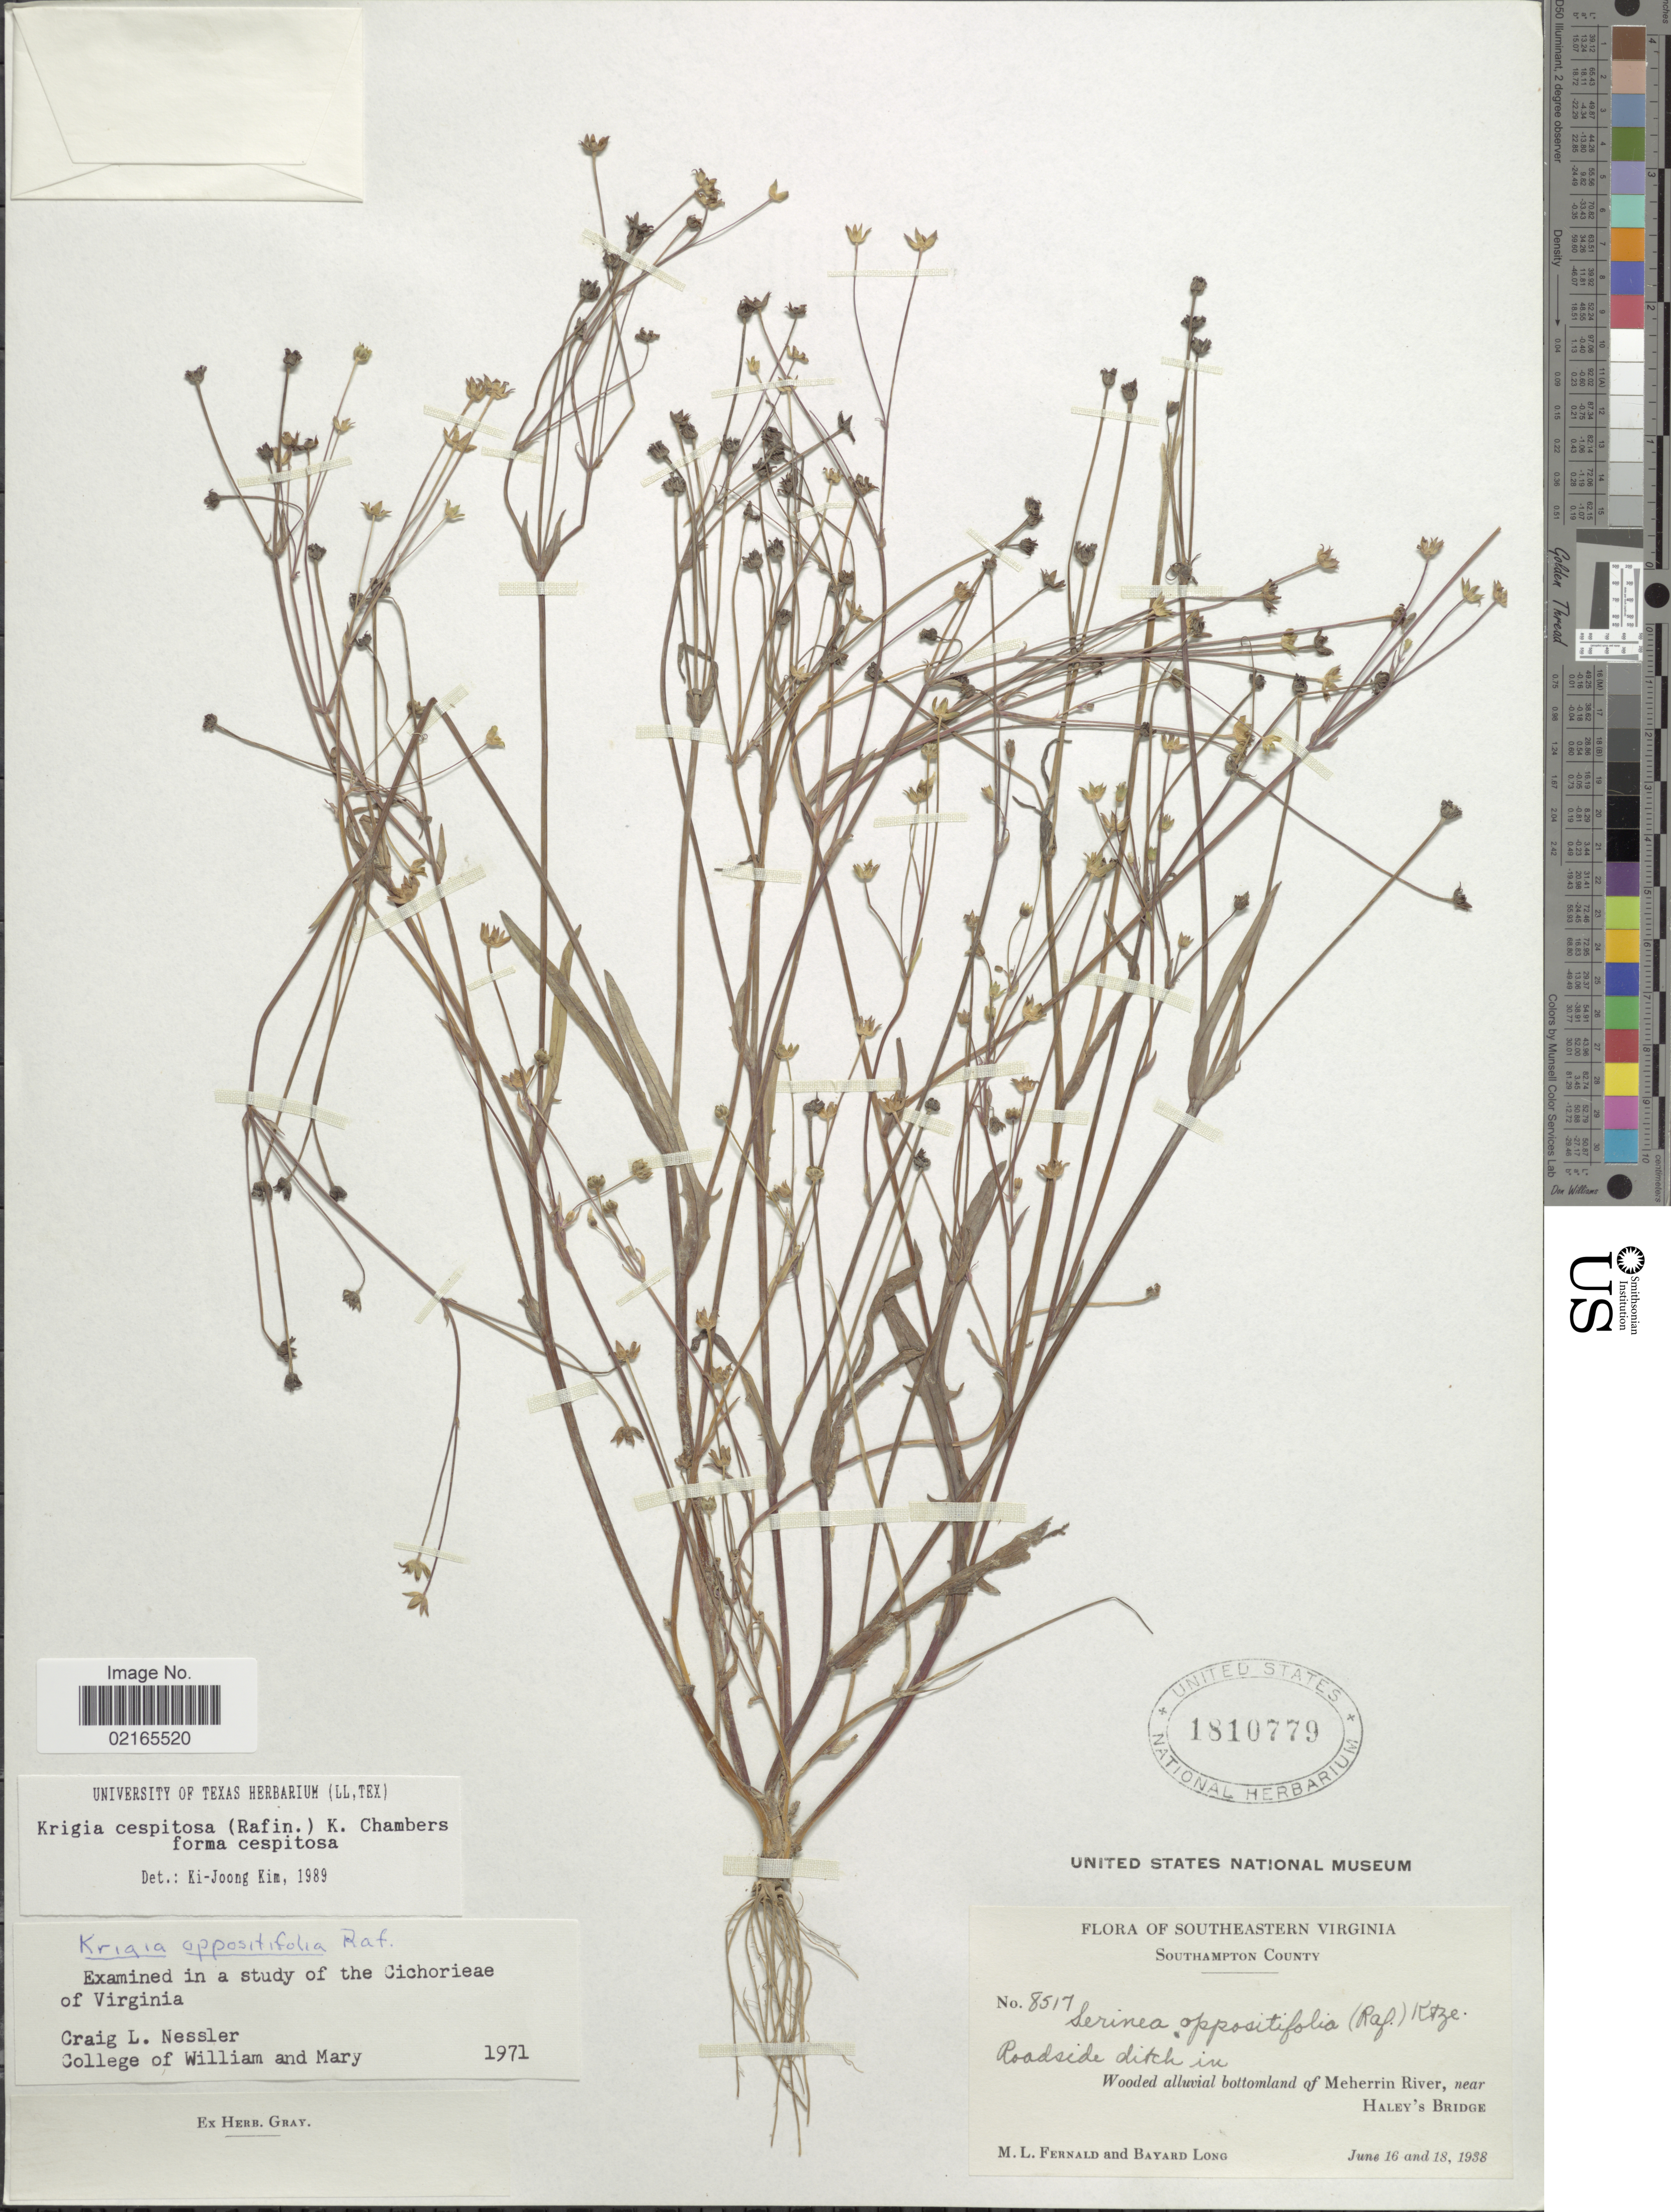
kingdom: Plantae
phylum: Tracheophyta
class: Magnoliopsida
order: Asterales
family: Asteraceae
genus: Krigia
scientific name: Krigia cespitosa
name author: (Raf.) K.L. Chambers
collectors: M. L. Fernald & B. Long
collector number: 8517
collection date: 1938-06-16/1938-06-18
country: United States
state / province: Virginia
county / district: Southampton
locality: Southeastern Virginia, Southhampton County, roadside ditch in wooded alluvial bottomland of Meherrin River, near Haley's Bridge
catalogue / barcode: US 1810779